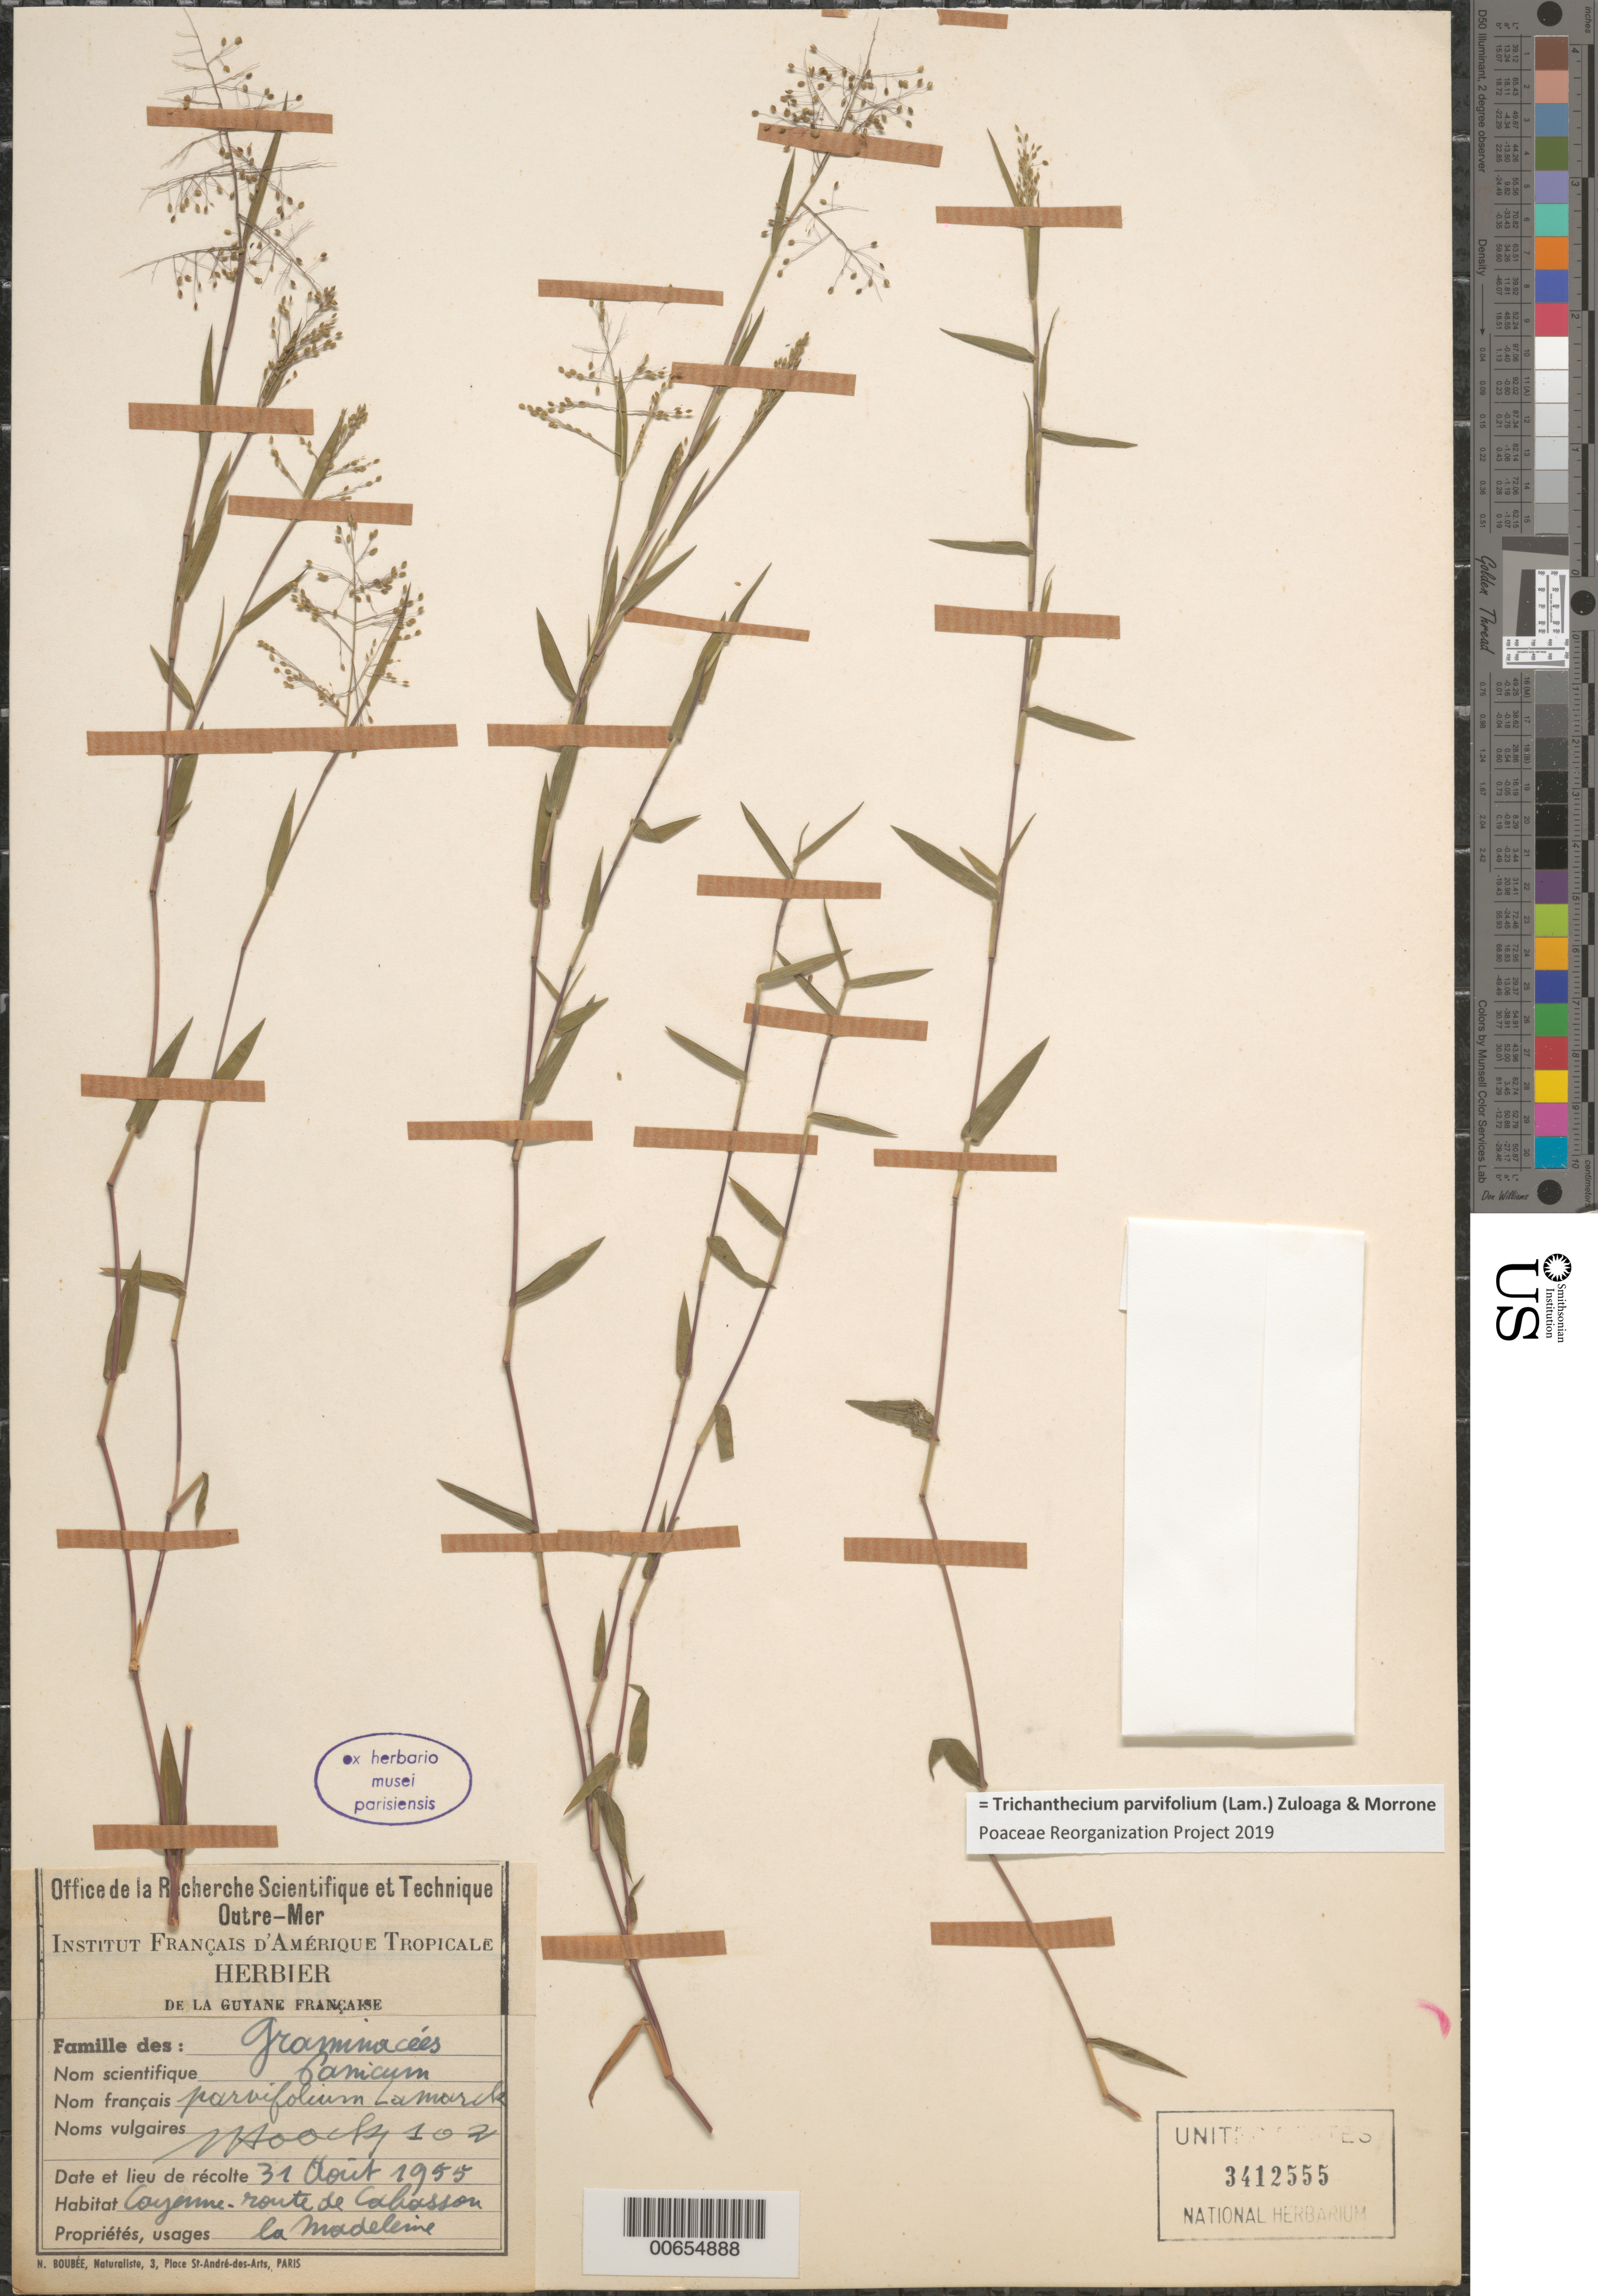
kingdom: Plantae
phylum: Tracheophyta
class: Liliopsida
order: Poales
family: Poaceae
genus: Trichanthecium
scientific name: Trichanthecium parvifolium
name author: (Lam.) Zuloaga & Morrone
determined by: Poaceae Reorganization Project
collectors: J. Hoock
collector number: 102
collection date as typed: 31-Aug-55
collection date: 1955-08-31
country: French Guiana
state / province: Cayenne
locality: Cayenne, Route de Cabassou, la Madeleine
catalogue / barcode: US 3412555